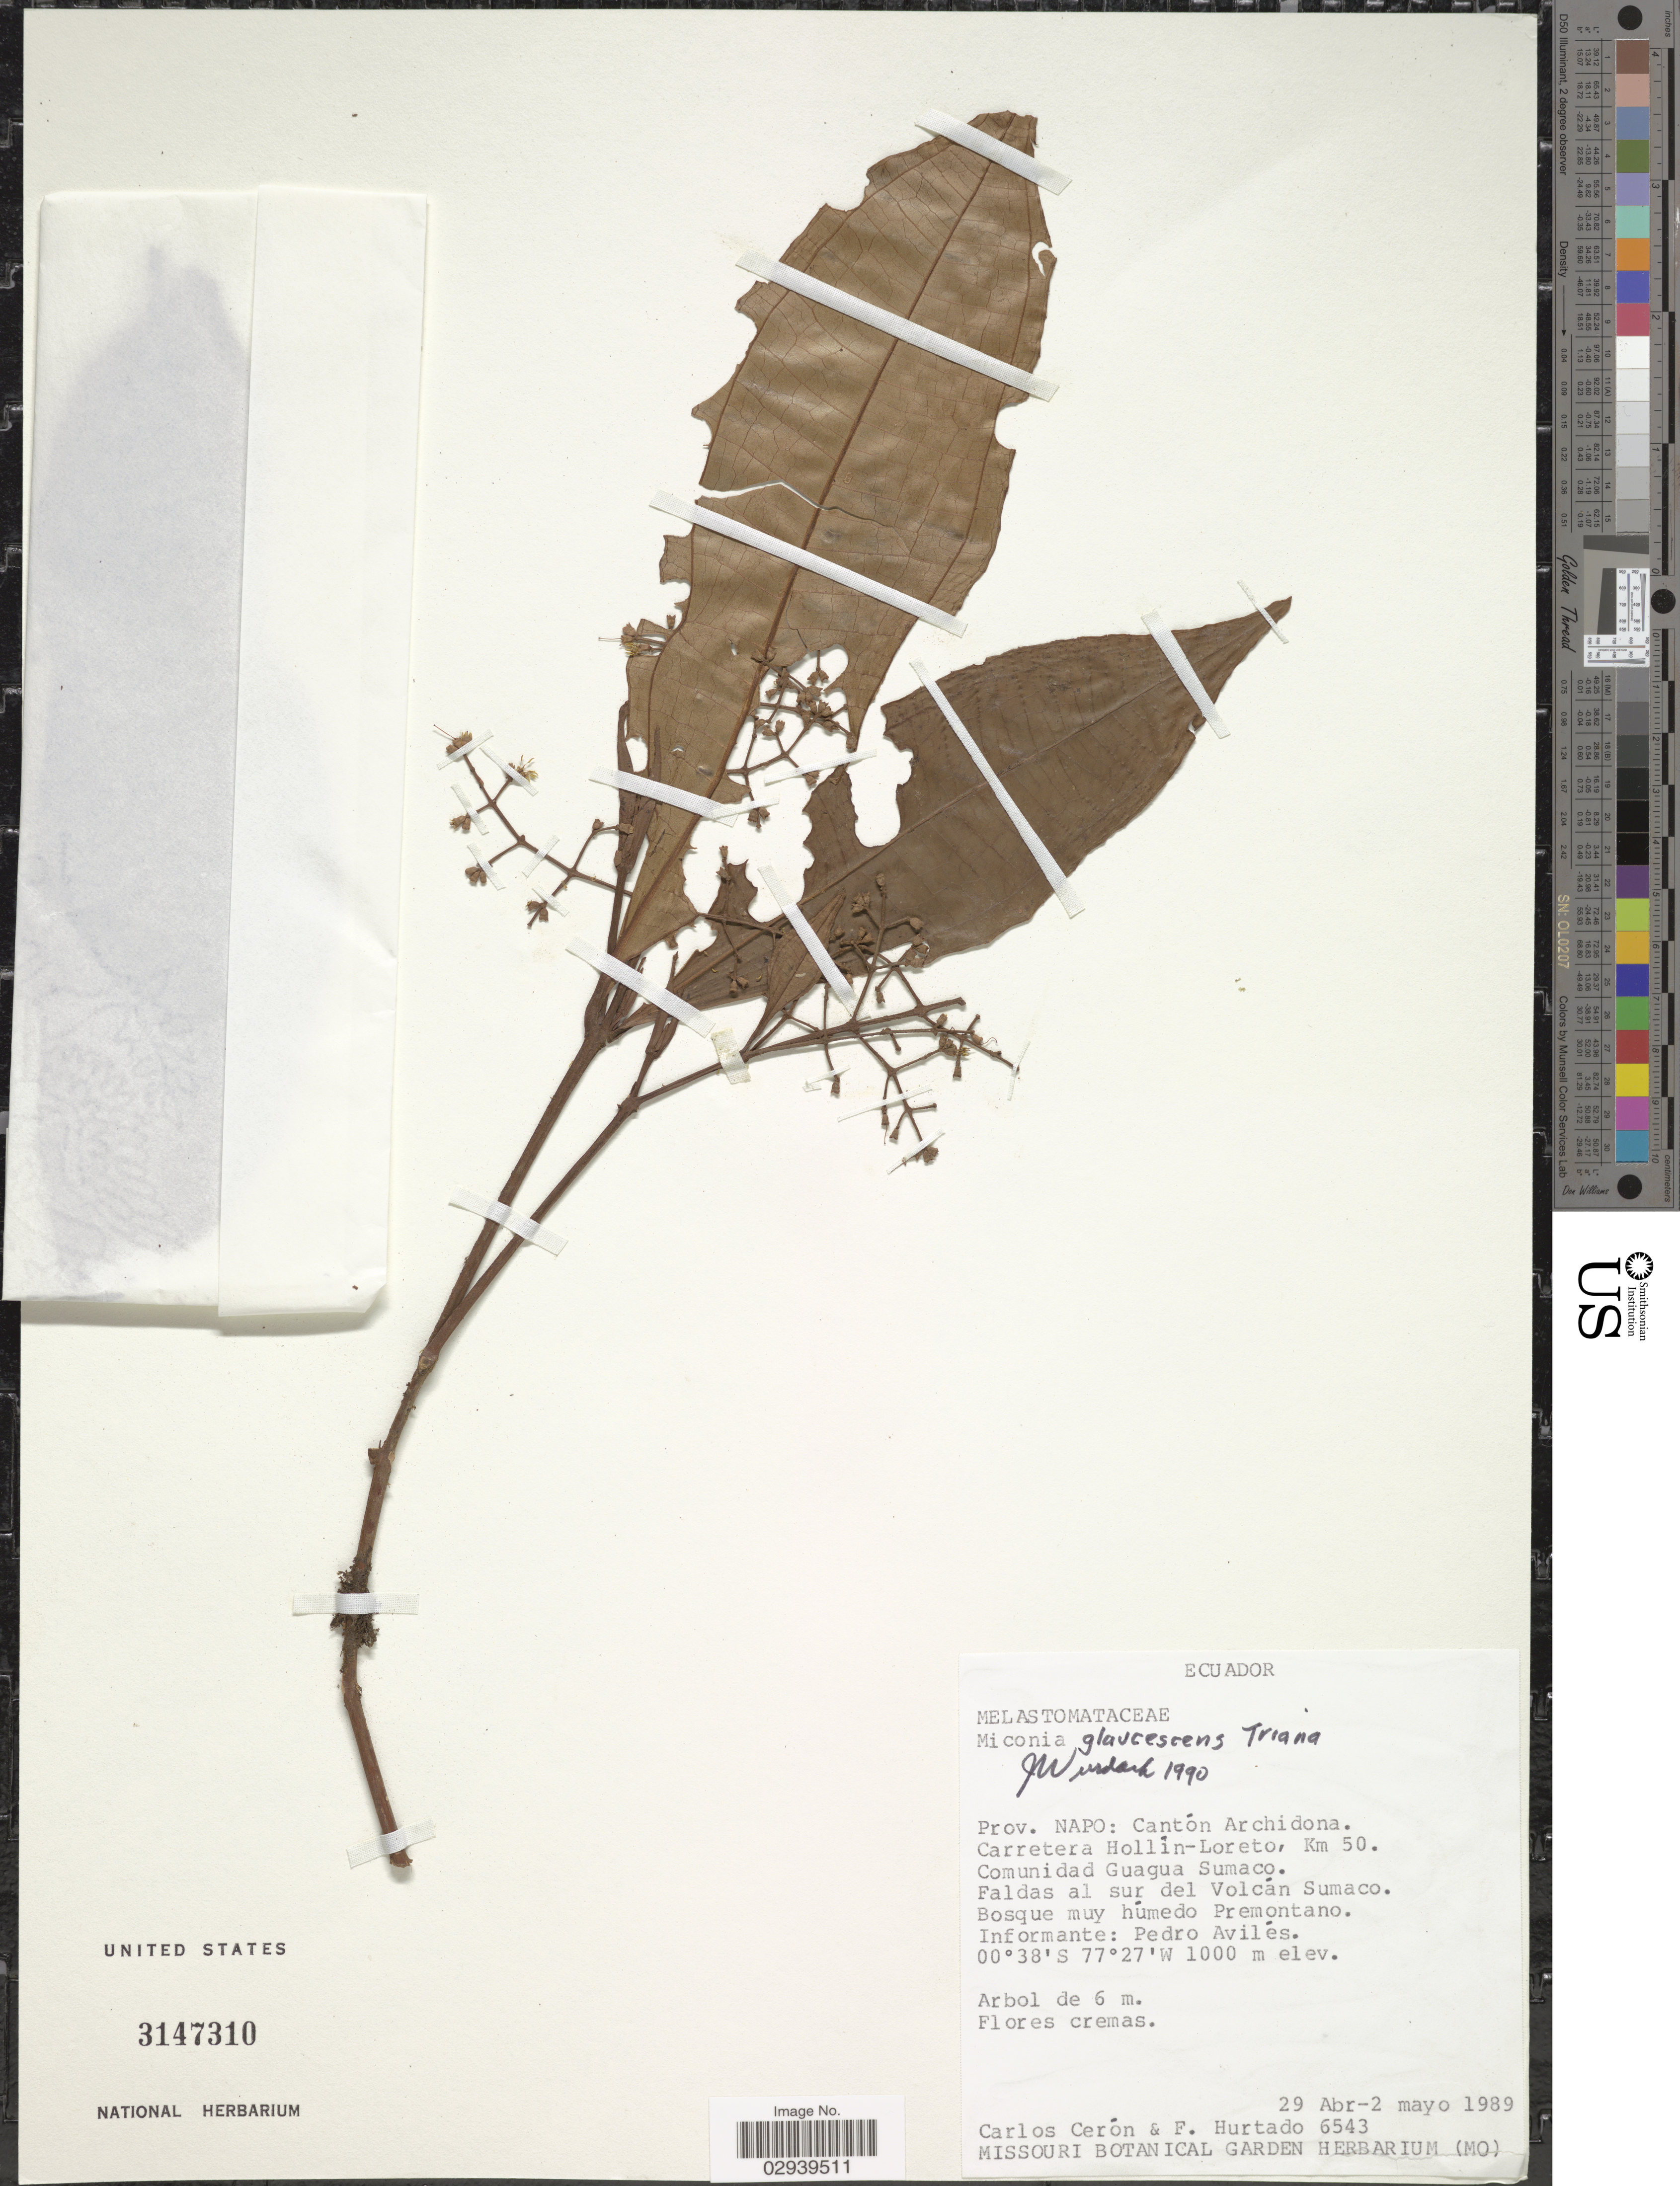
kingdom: Plantae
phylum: Tracheophyta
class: Magnoliopsida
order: Myrtales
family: Melastomataceae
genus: Miconia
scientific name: Miconia glaucescens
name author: Triana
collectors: C. E. Cerón M. & F. Hurtado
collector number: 6543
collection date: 1989-04-29/1989-05-02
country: Ecuador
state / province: Napo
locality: Prov. Napo: Cantón Archidona. Carretera Hollín-Loreto, Km 50. Comunidad Guagua Sumaco. Faldas al sur del Volcán Sumaco.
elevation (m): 1000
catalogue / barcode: US 3147310